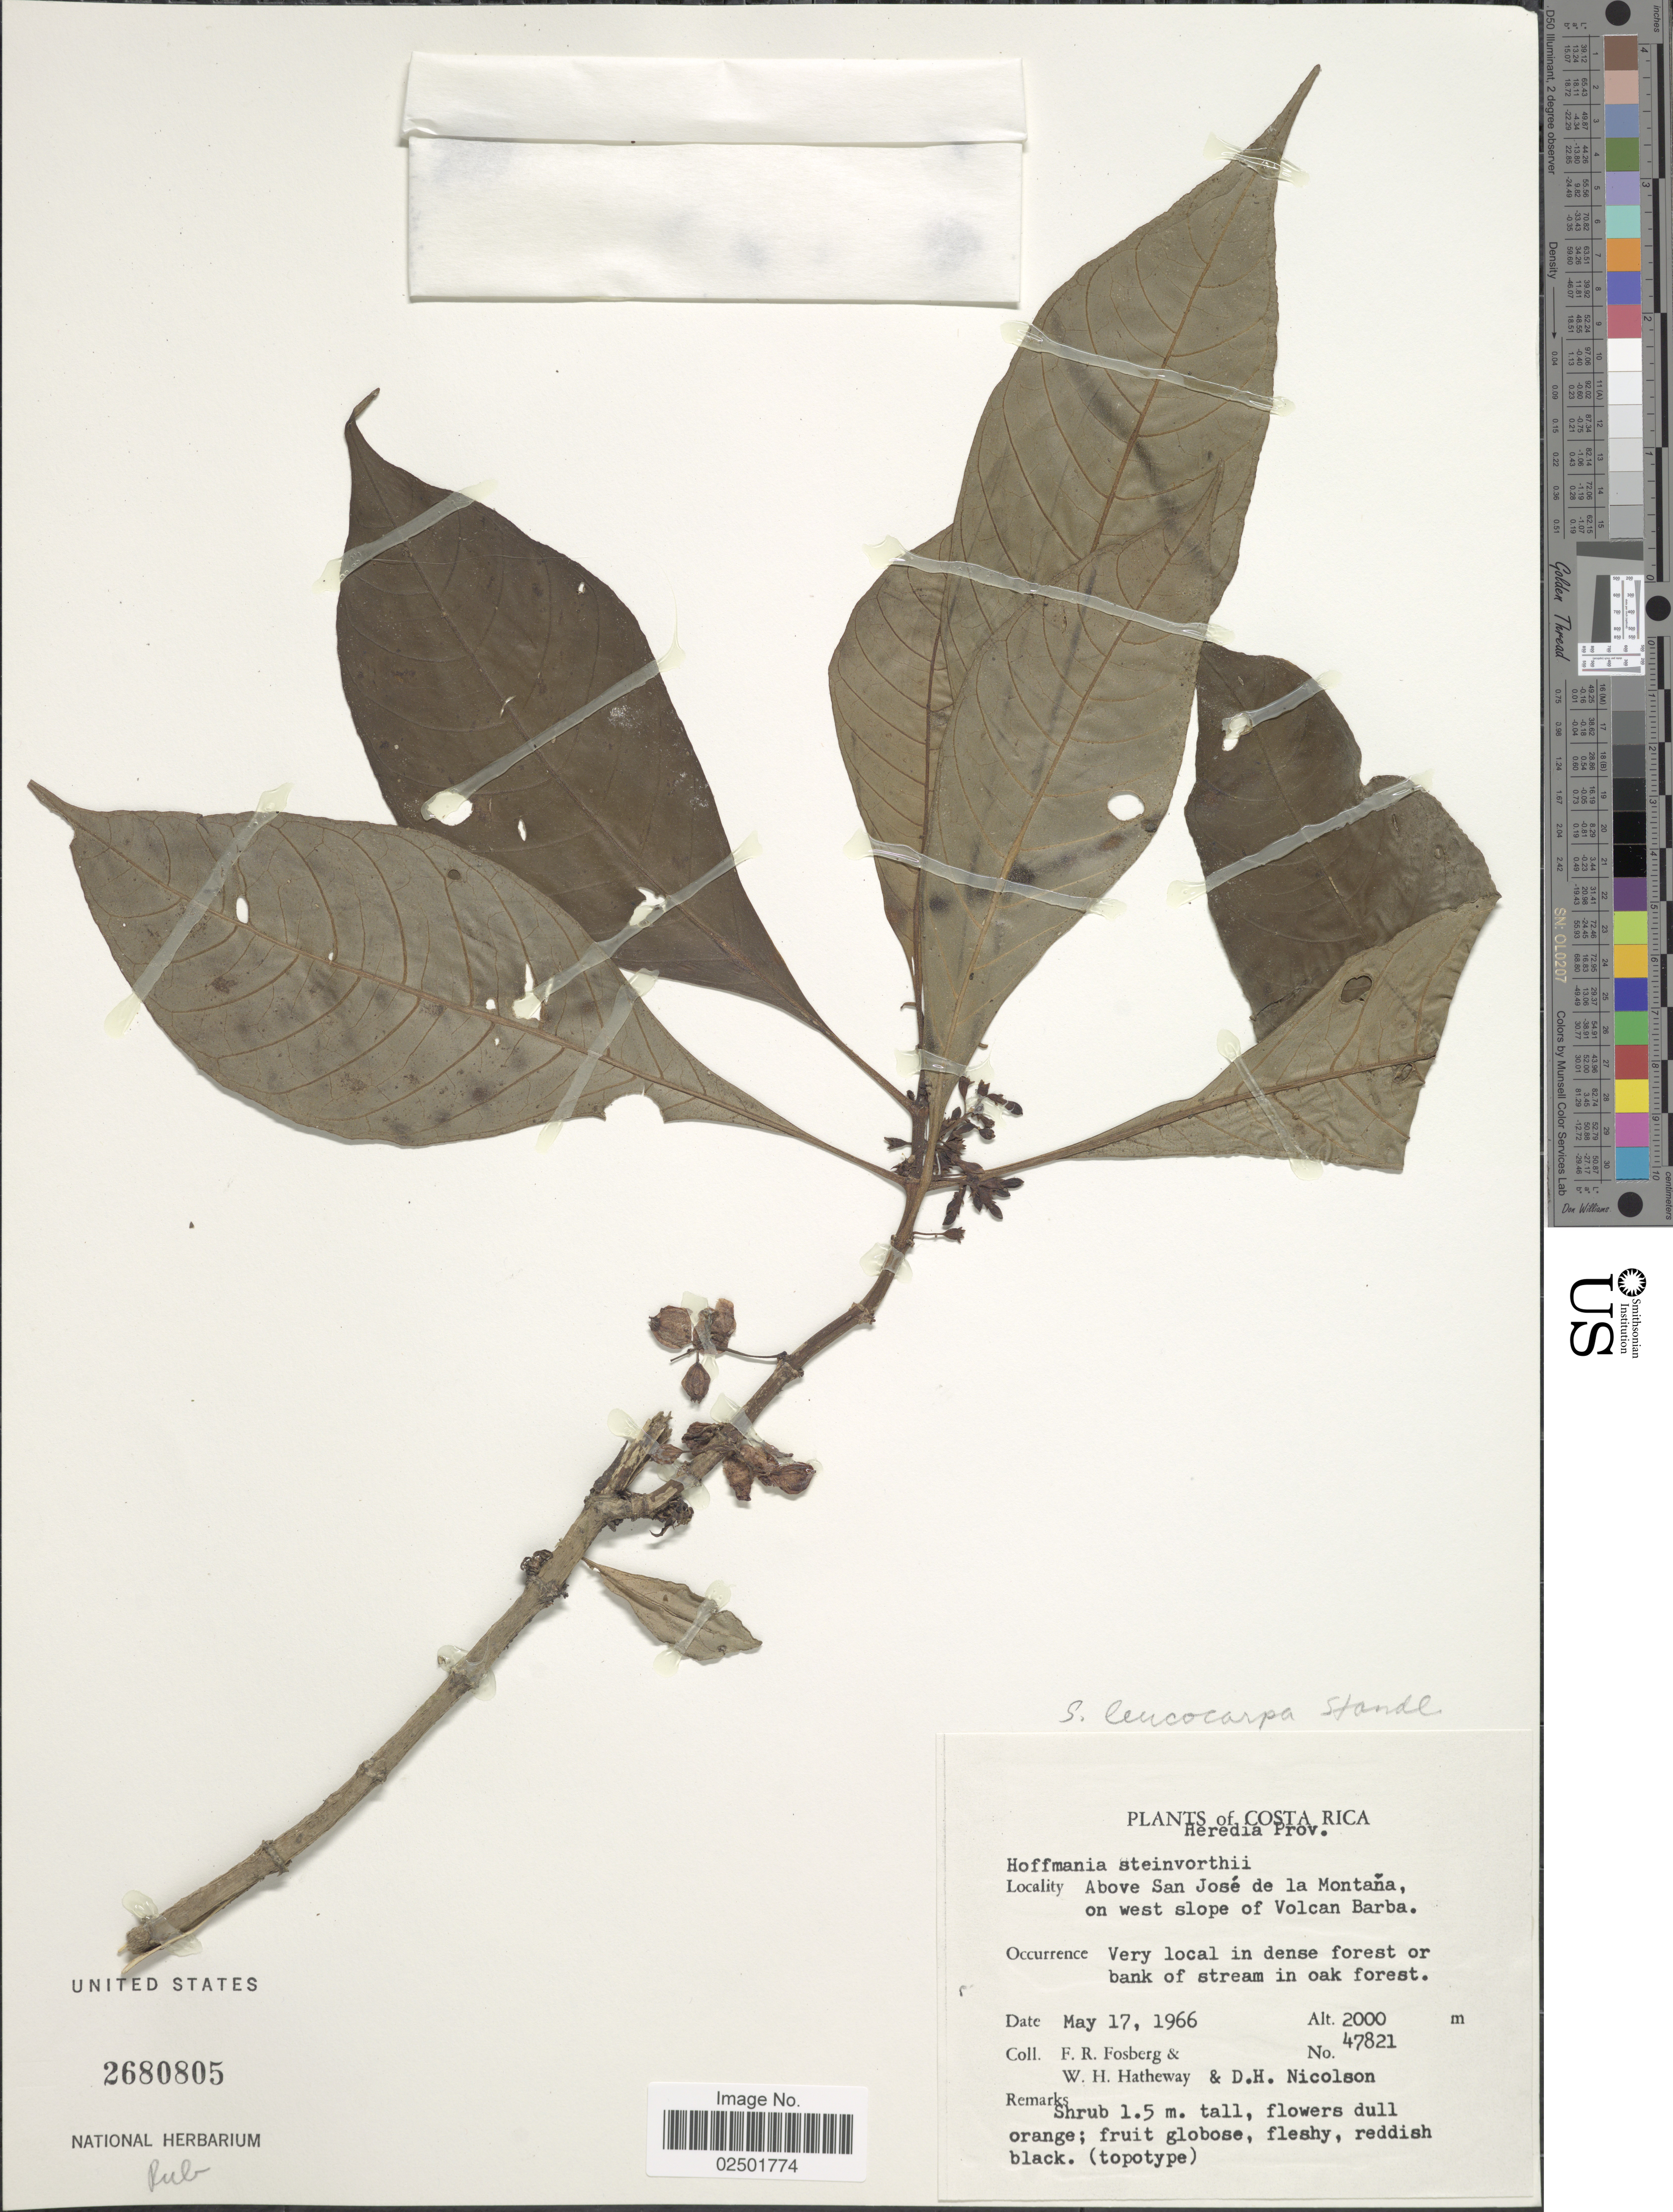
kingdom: Plantae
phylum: Tracheophyta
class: Magnoliopsida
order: Gentianales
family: Rubiaceae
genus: Hoffmannia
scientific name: Hoffmannia leucocarpa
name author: Standl.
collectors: F. R. Fosberg, W. H. Hatheway & D. H. Nicolson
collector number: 47821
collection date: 1966-05-17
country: Costa Rica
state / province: Heredia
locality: Above San José de la Montaña, on west slope of Volcan Barba, Very local in dense forest or bank of stream in oak forest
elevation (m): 2000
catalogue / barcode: US 2680805